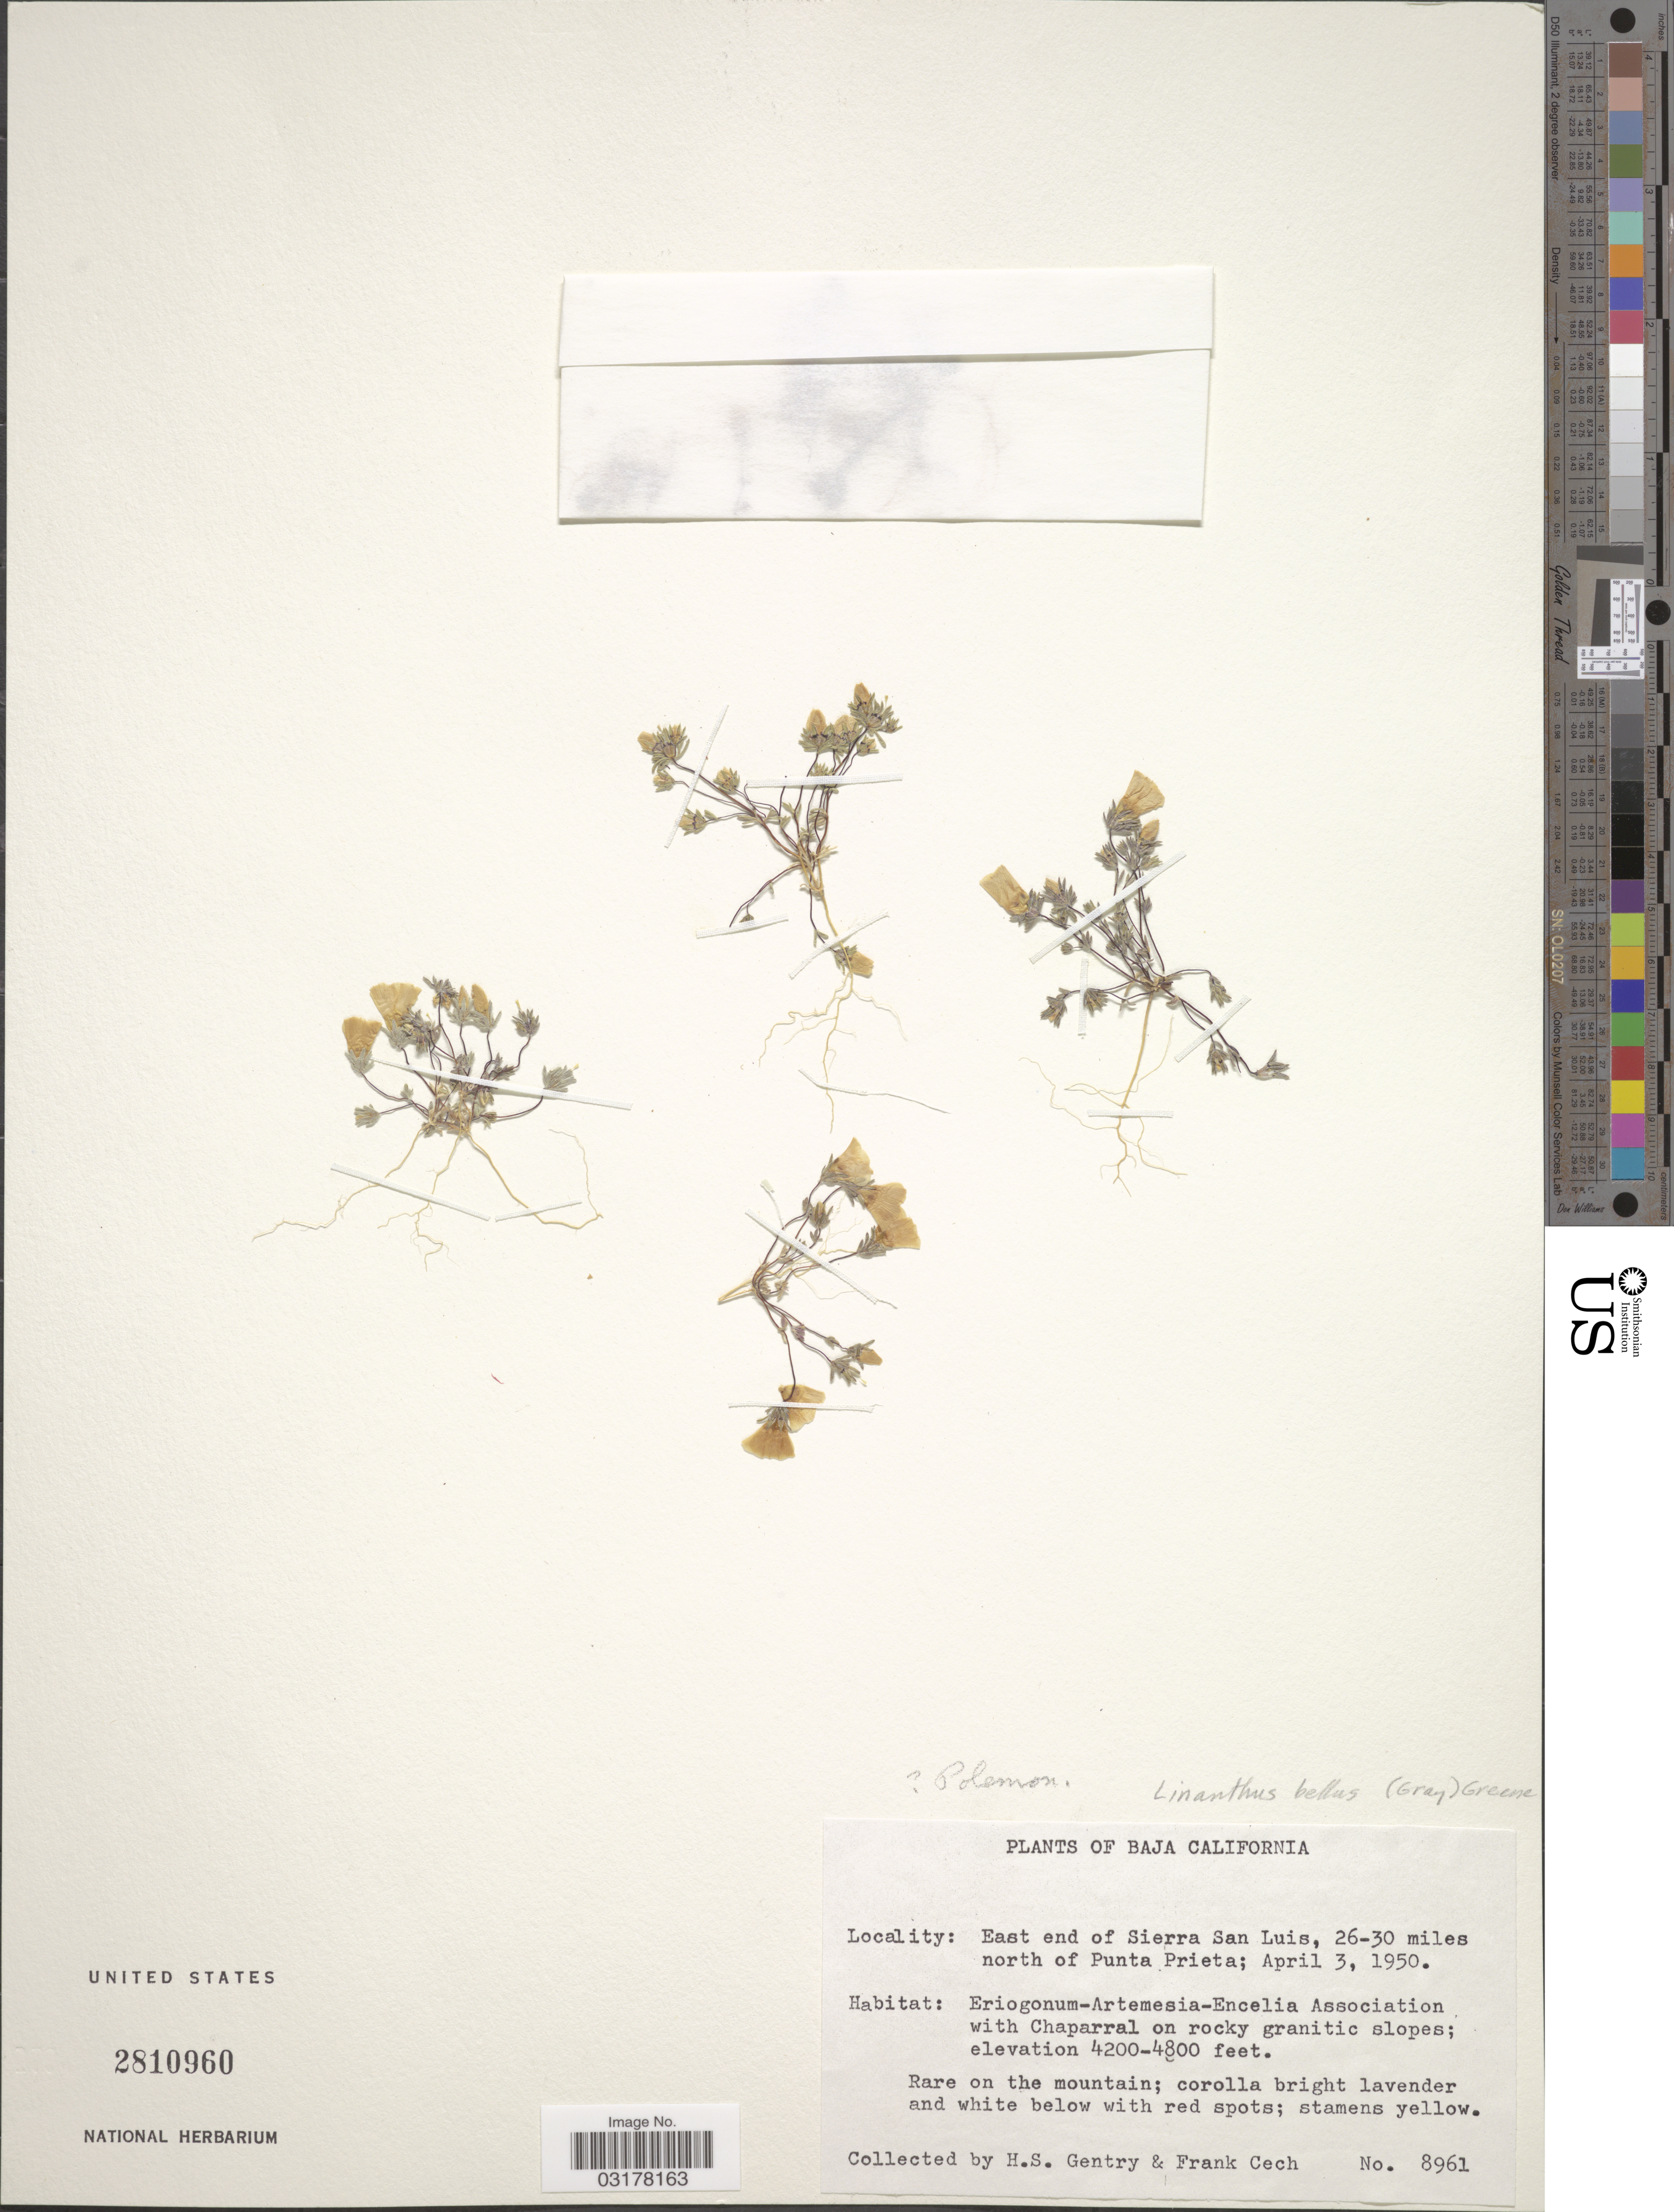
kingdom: Plantae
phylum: Tracheophyta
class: Magnoliopsida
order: Ericales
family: Polemoniaceae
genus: Linanthus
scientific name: Linanthus bellus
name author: (A. Gray) S.W. Greene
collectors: H. S. Gentry & F. Cech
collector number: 8961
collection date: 1950-04-03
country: Mexico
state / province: Baja California Norte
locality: East end of Sierra San Luis, 26-30 miles north of Punta Prieta.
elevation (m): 1280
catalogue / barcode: US 2810960